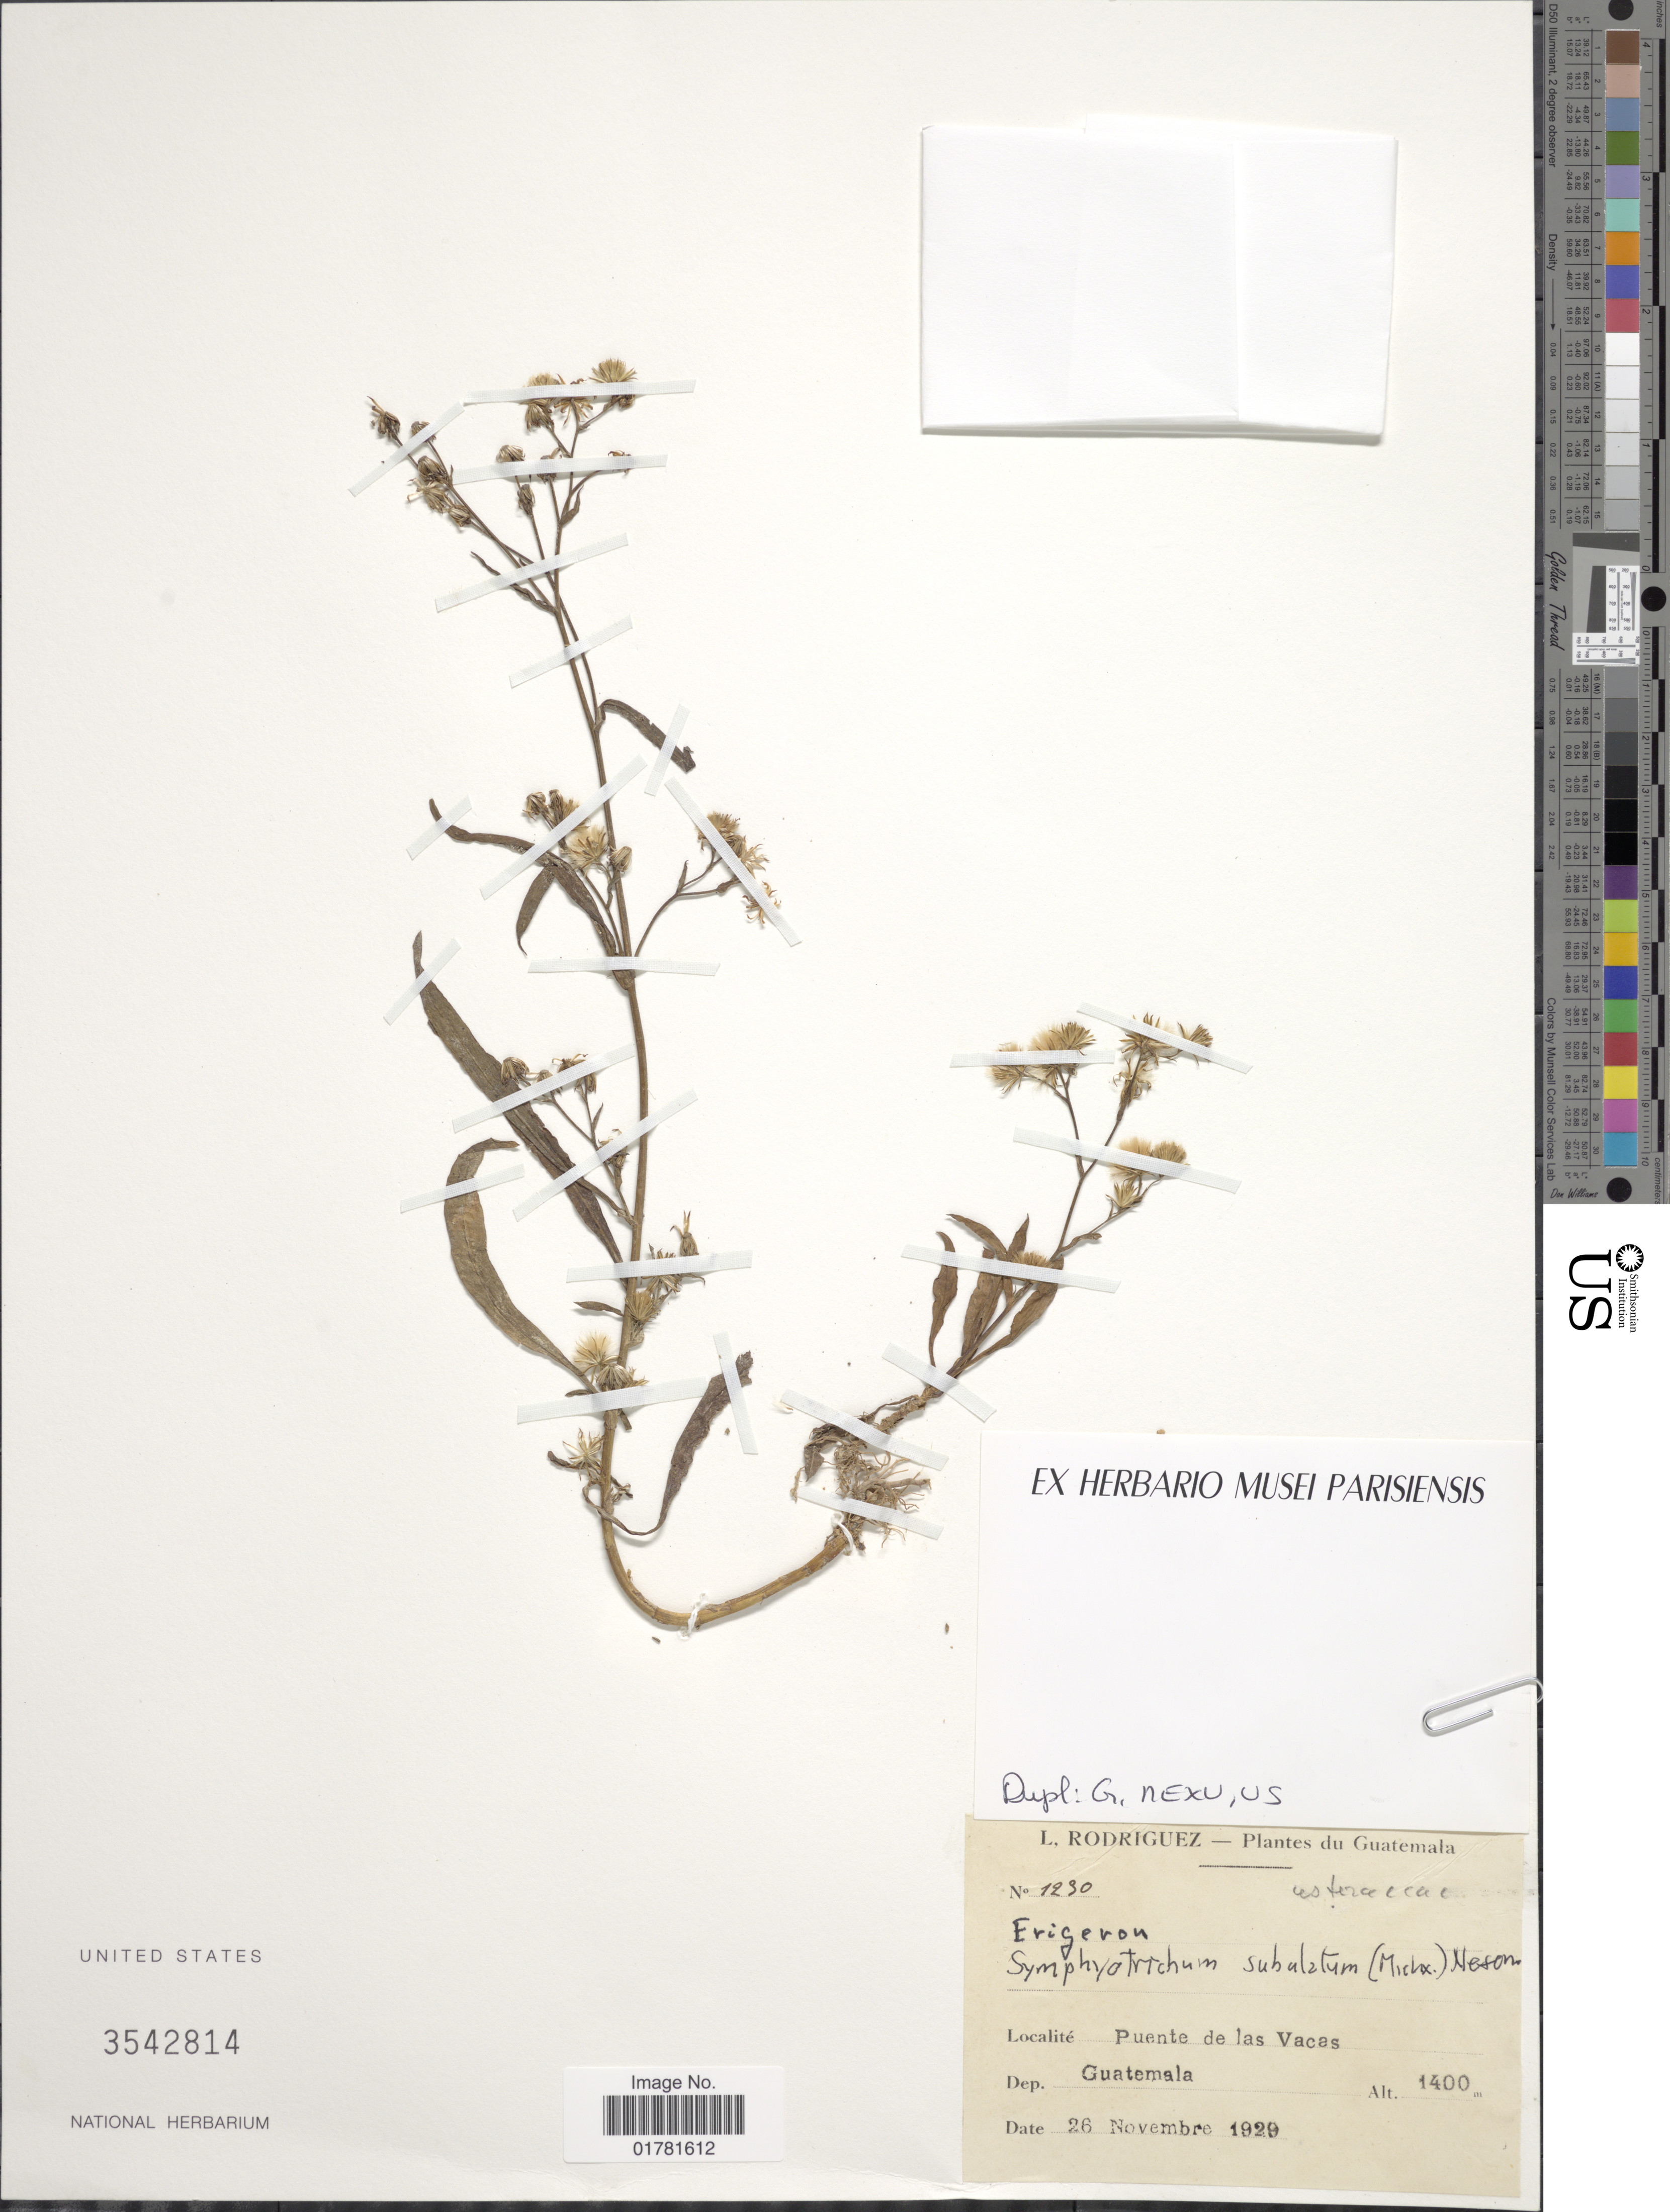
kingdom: Plantae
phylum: Tracheophyta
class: Magnoliopsida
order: Asterales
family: Asteraceae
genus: Calyptocarpus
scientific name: Calyptocarpus wendlandii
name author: Sch. Bip.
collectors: L. Rodriguez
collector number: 1230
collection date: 1929-11-26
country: Guatemala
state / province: Guatemala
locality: Puente de las Vacas, Dep Guatemala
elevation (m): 1400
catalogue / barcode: US 3542814